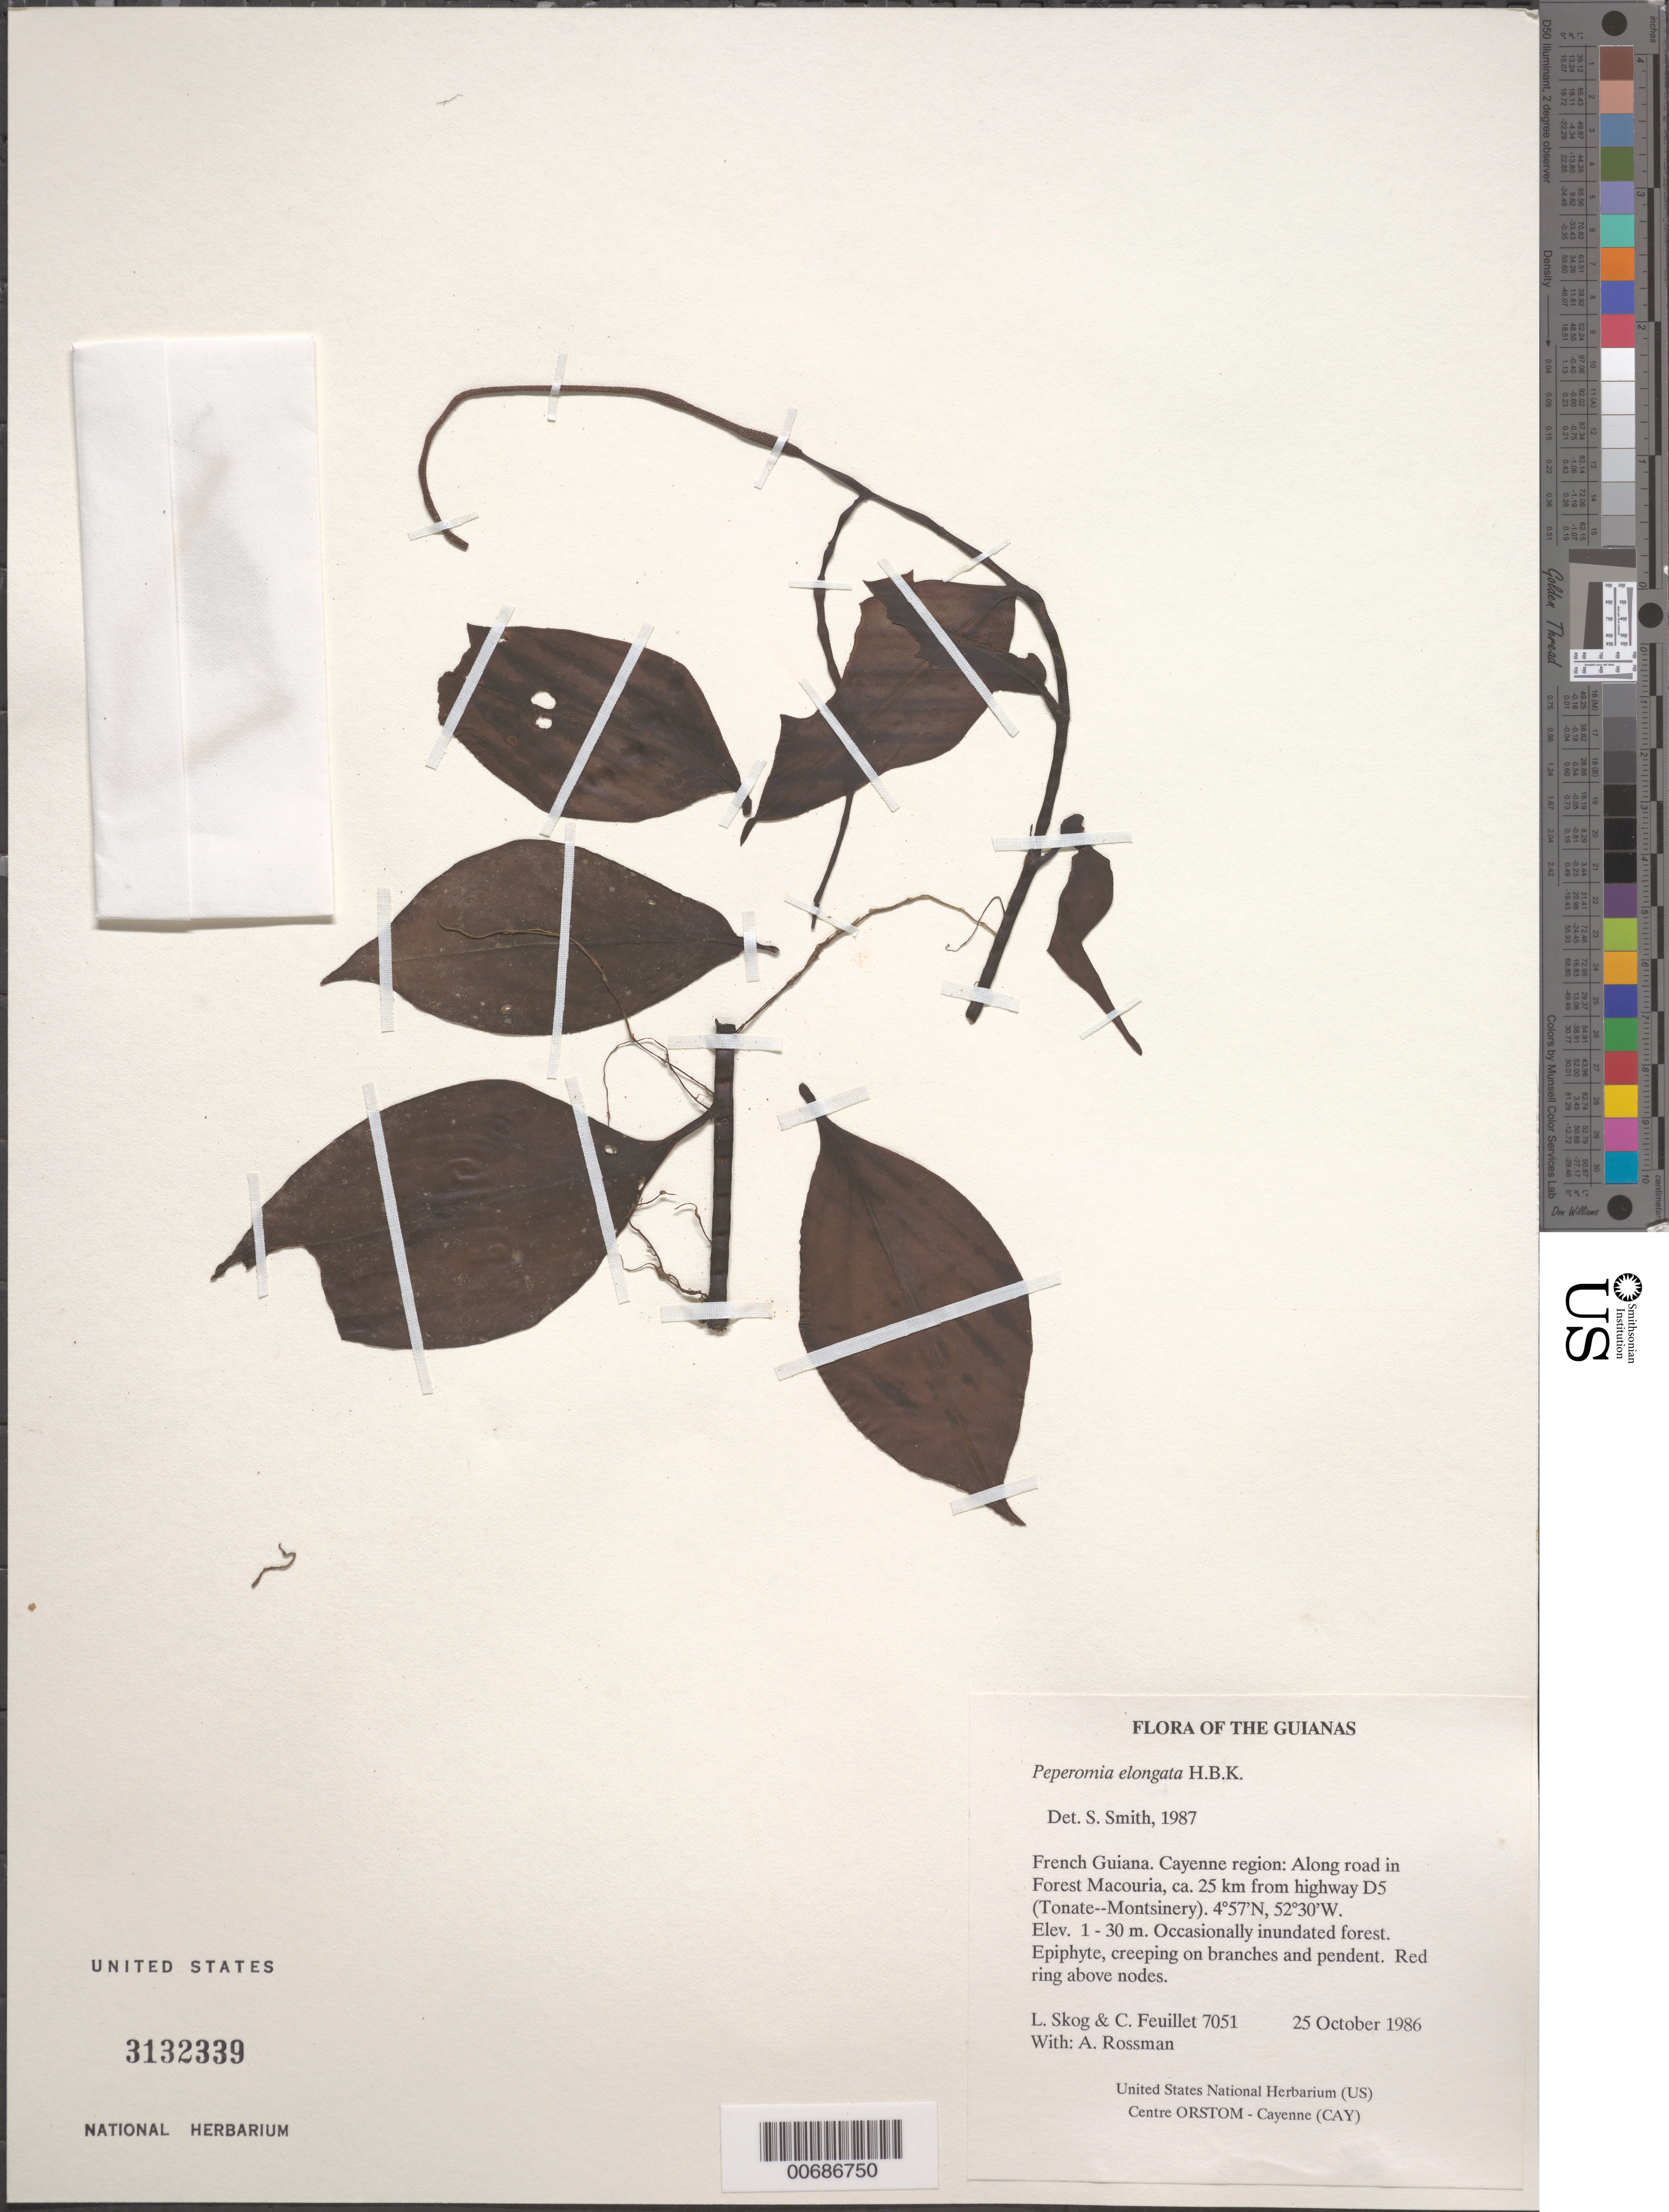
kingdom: Plantae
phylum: Tracheophyta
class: Magnoliopsida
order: Piperales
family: Piperaceae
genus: Peperomia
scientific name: Peperomia elongata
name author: Kunth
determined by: Smith, Stephen F., (US), NMNH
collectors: L. E. Skog, C. Feuillet & A. Rossman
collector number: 7051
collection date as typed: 25 October 1986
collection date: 1986-10-25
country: French Guiana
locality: Cayenne. Along road in Forest Macouria, ca. 25 km from highway D5 (Tonate--Montsinery)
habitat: Occasionally inundated forest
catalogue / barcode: US 3132339